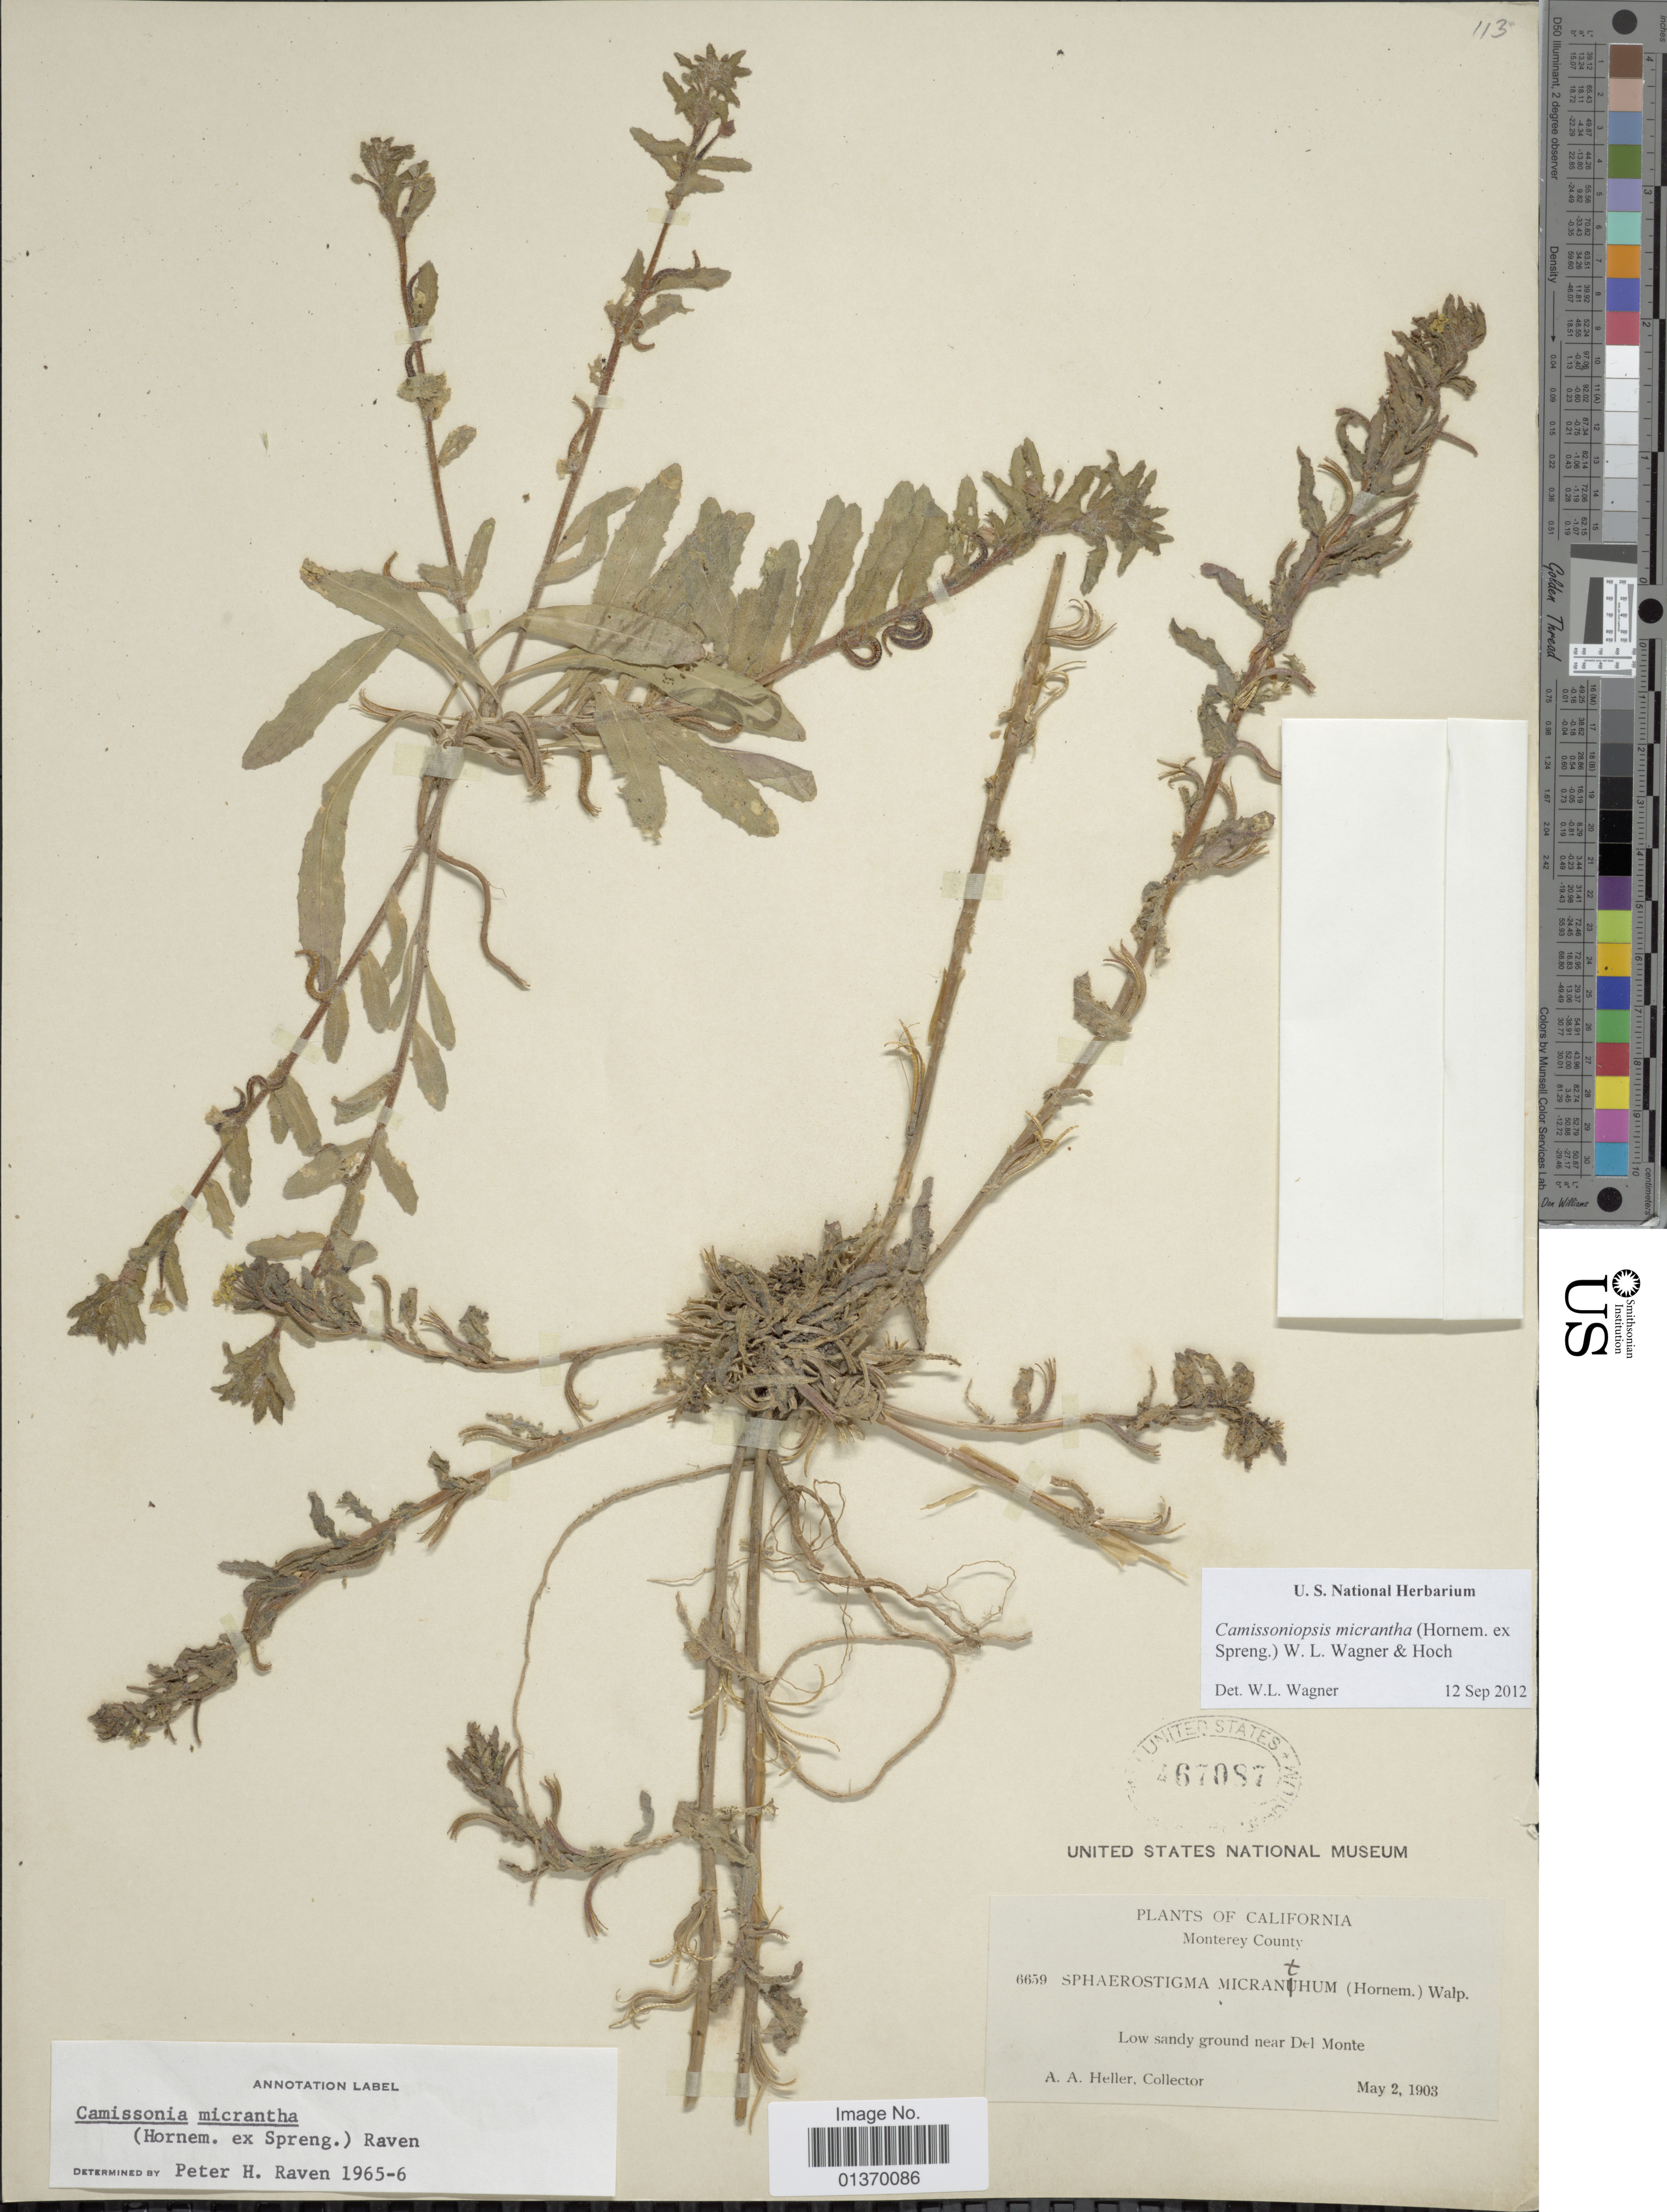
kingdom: Plantae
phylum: Tracheophyta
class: Magnoliopsida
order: Myrtales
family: Onagraceae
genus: Camissoniopsis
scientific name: Camissoniopsis micrantha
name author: (Hornem. ex Spreng.) W.L. Wagner & Hoch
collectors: A. A. Heller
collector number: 6659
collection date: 1903-05-02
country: United States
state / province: California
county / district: Monterey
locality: Monterey County, Low sandy ground near Del Monte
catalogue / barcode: US 467087